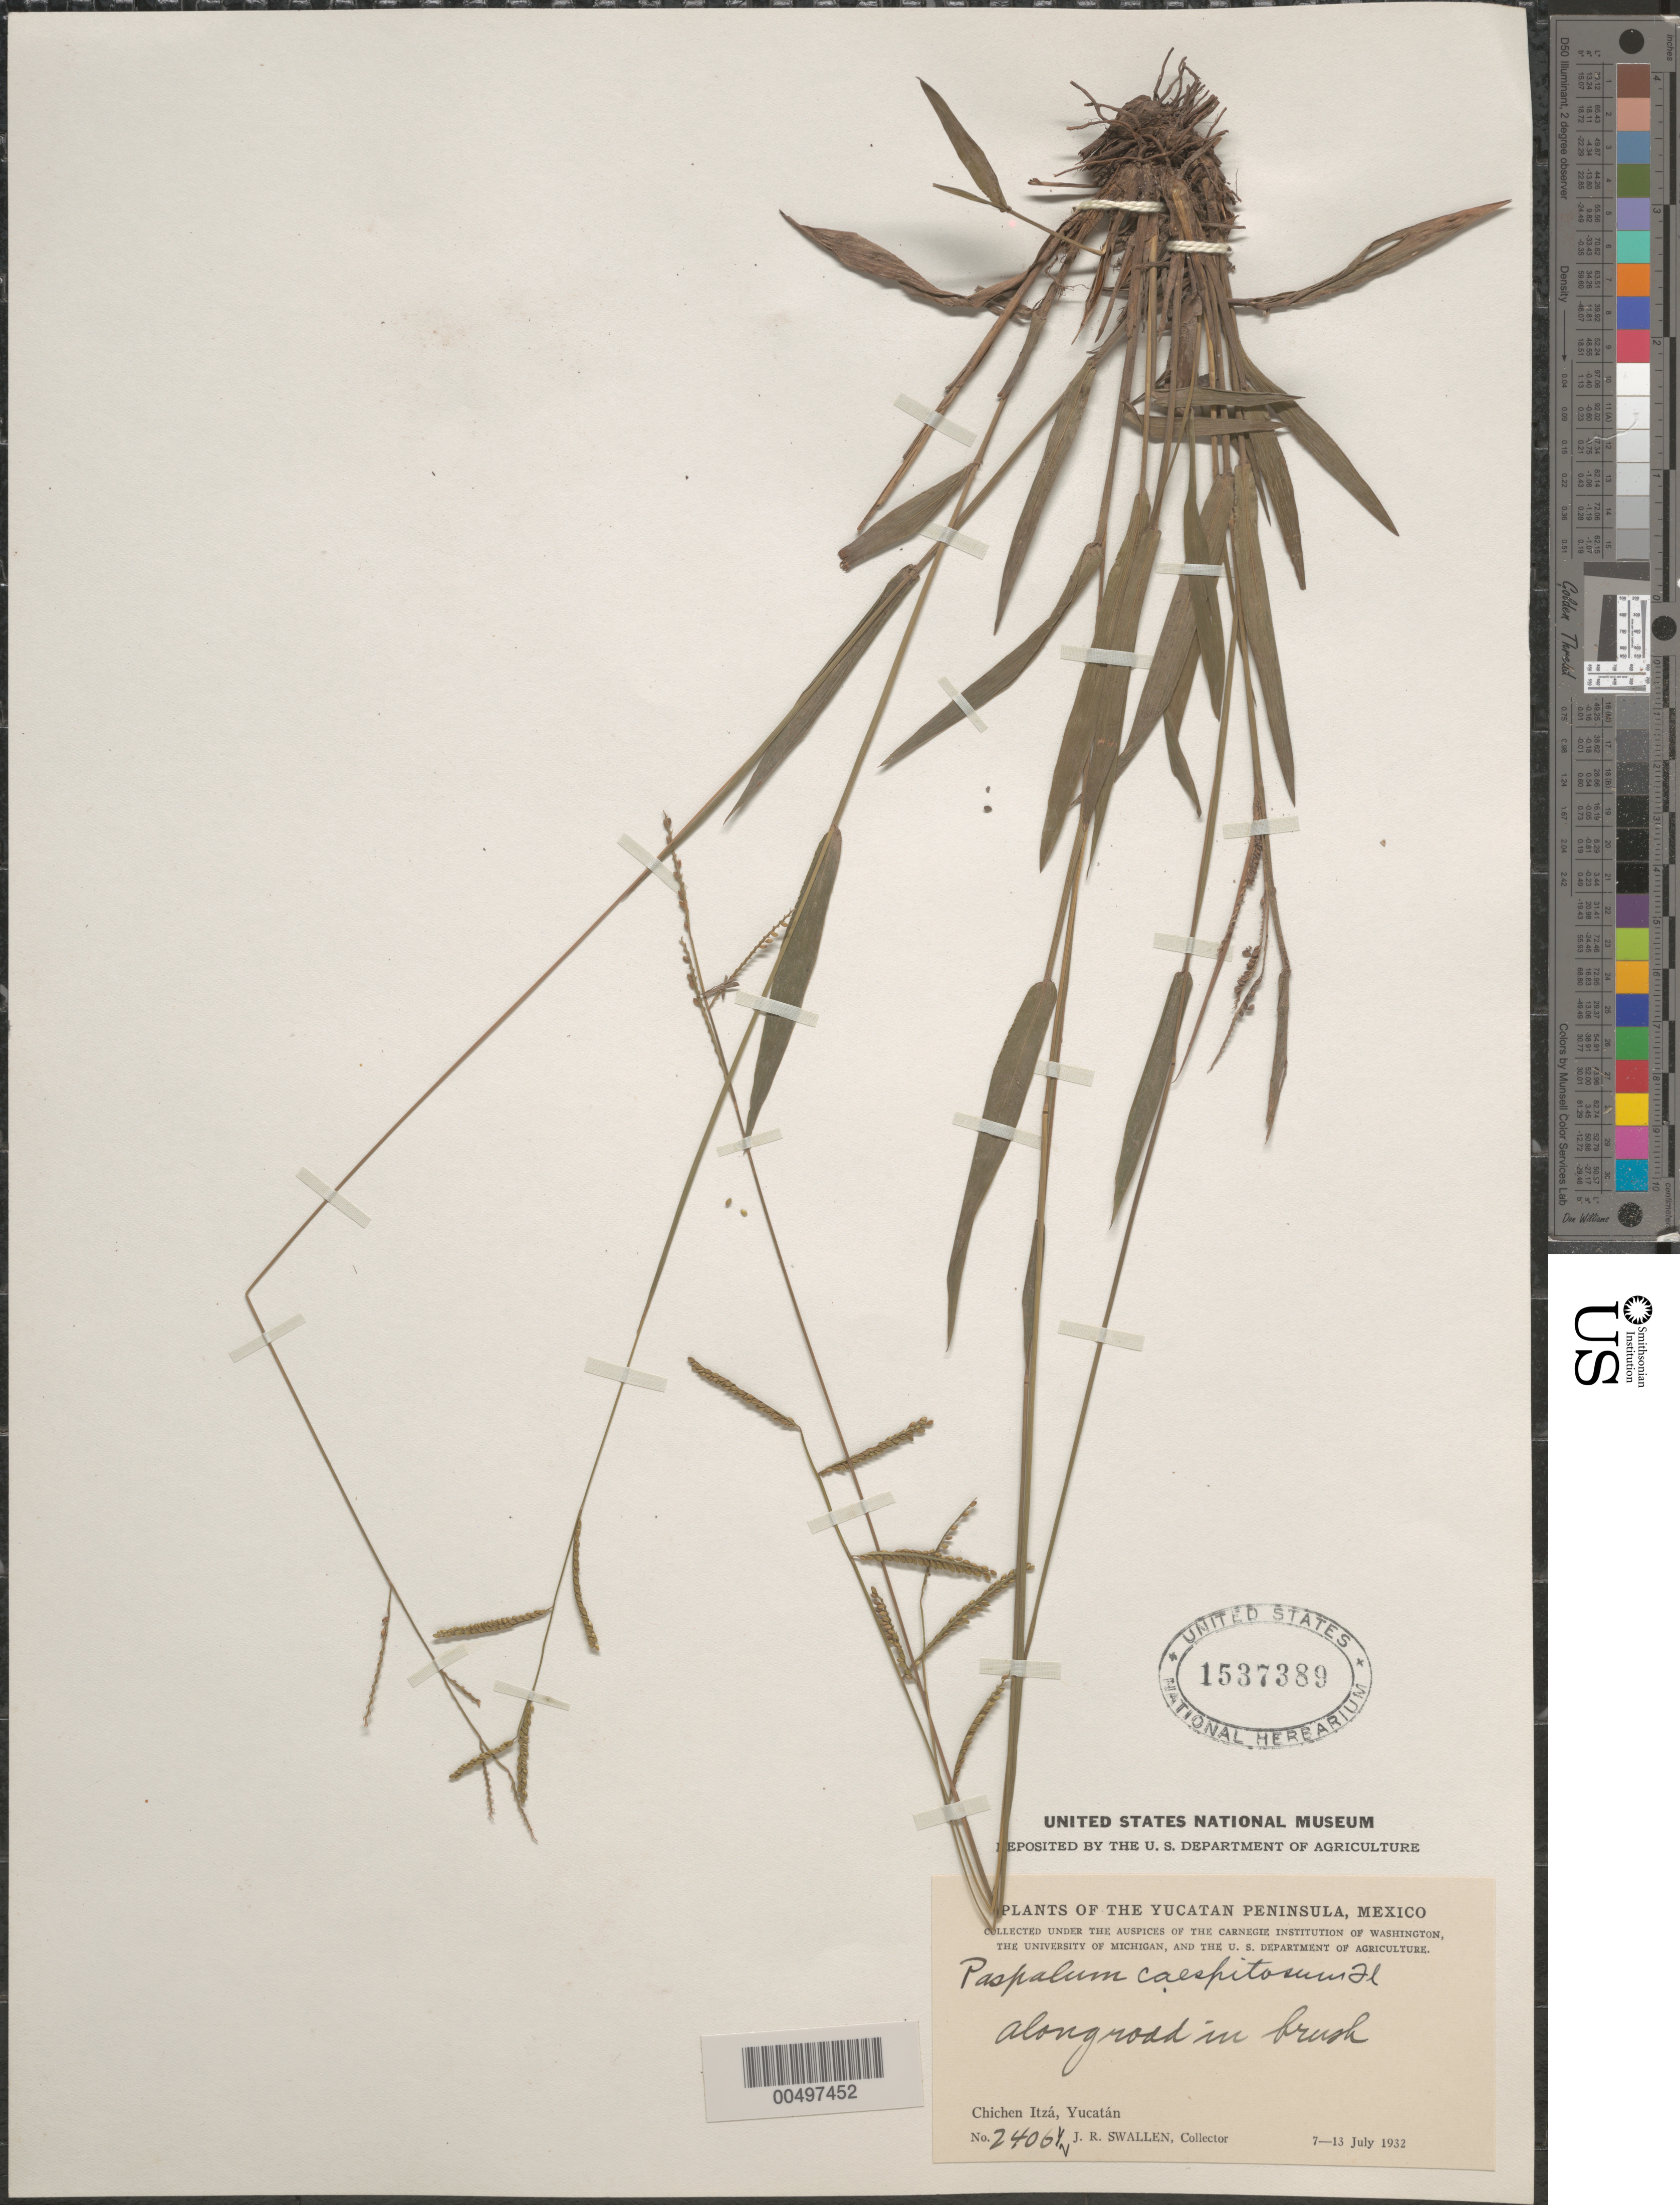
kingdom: Plantae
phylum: Tracheophyta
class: Liliopsida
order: Poales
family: Poaceae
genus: Paspalum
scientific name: Paspalum caespitosum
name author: Flüggé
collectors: J. R. Swallen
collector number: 2406.5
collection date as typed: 7 Jul 1932 to 13 Jul 1932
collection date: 1932-07-07/1932-07-13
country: Mexico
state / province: Yucatan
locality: Yucatan Peninsula, Chichen Itz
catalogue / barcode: US 1537389